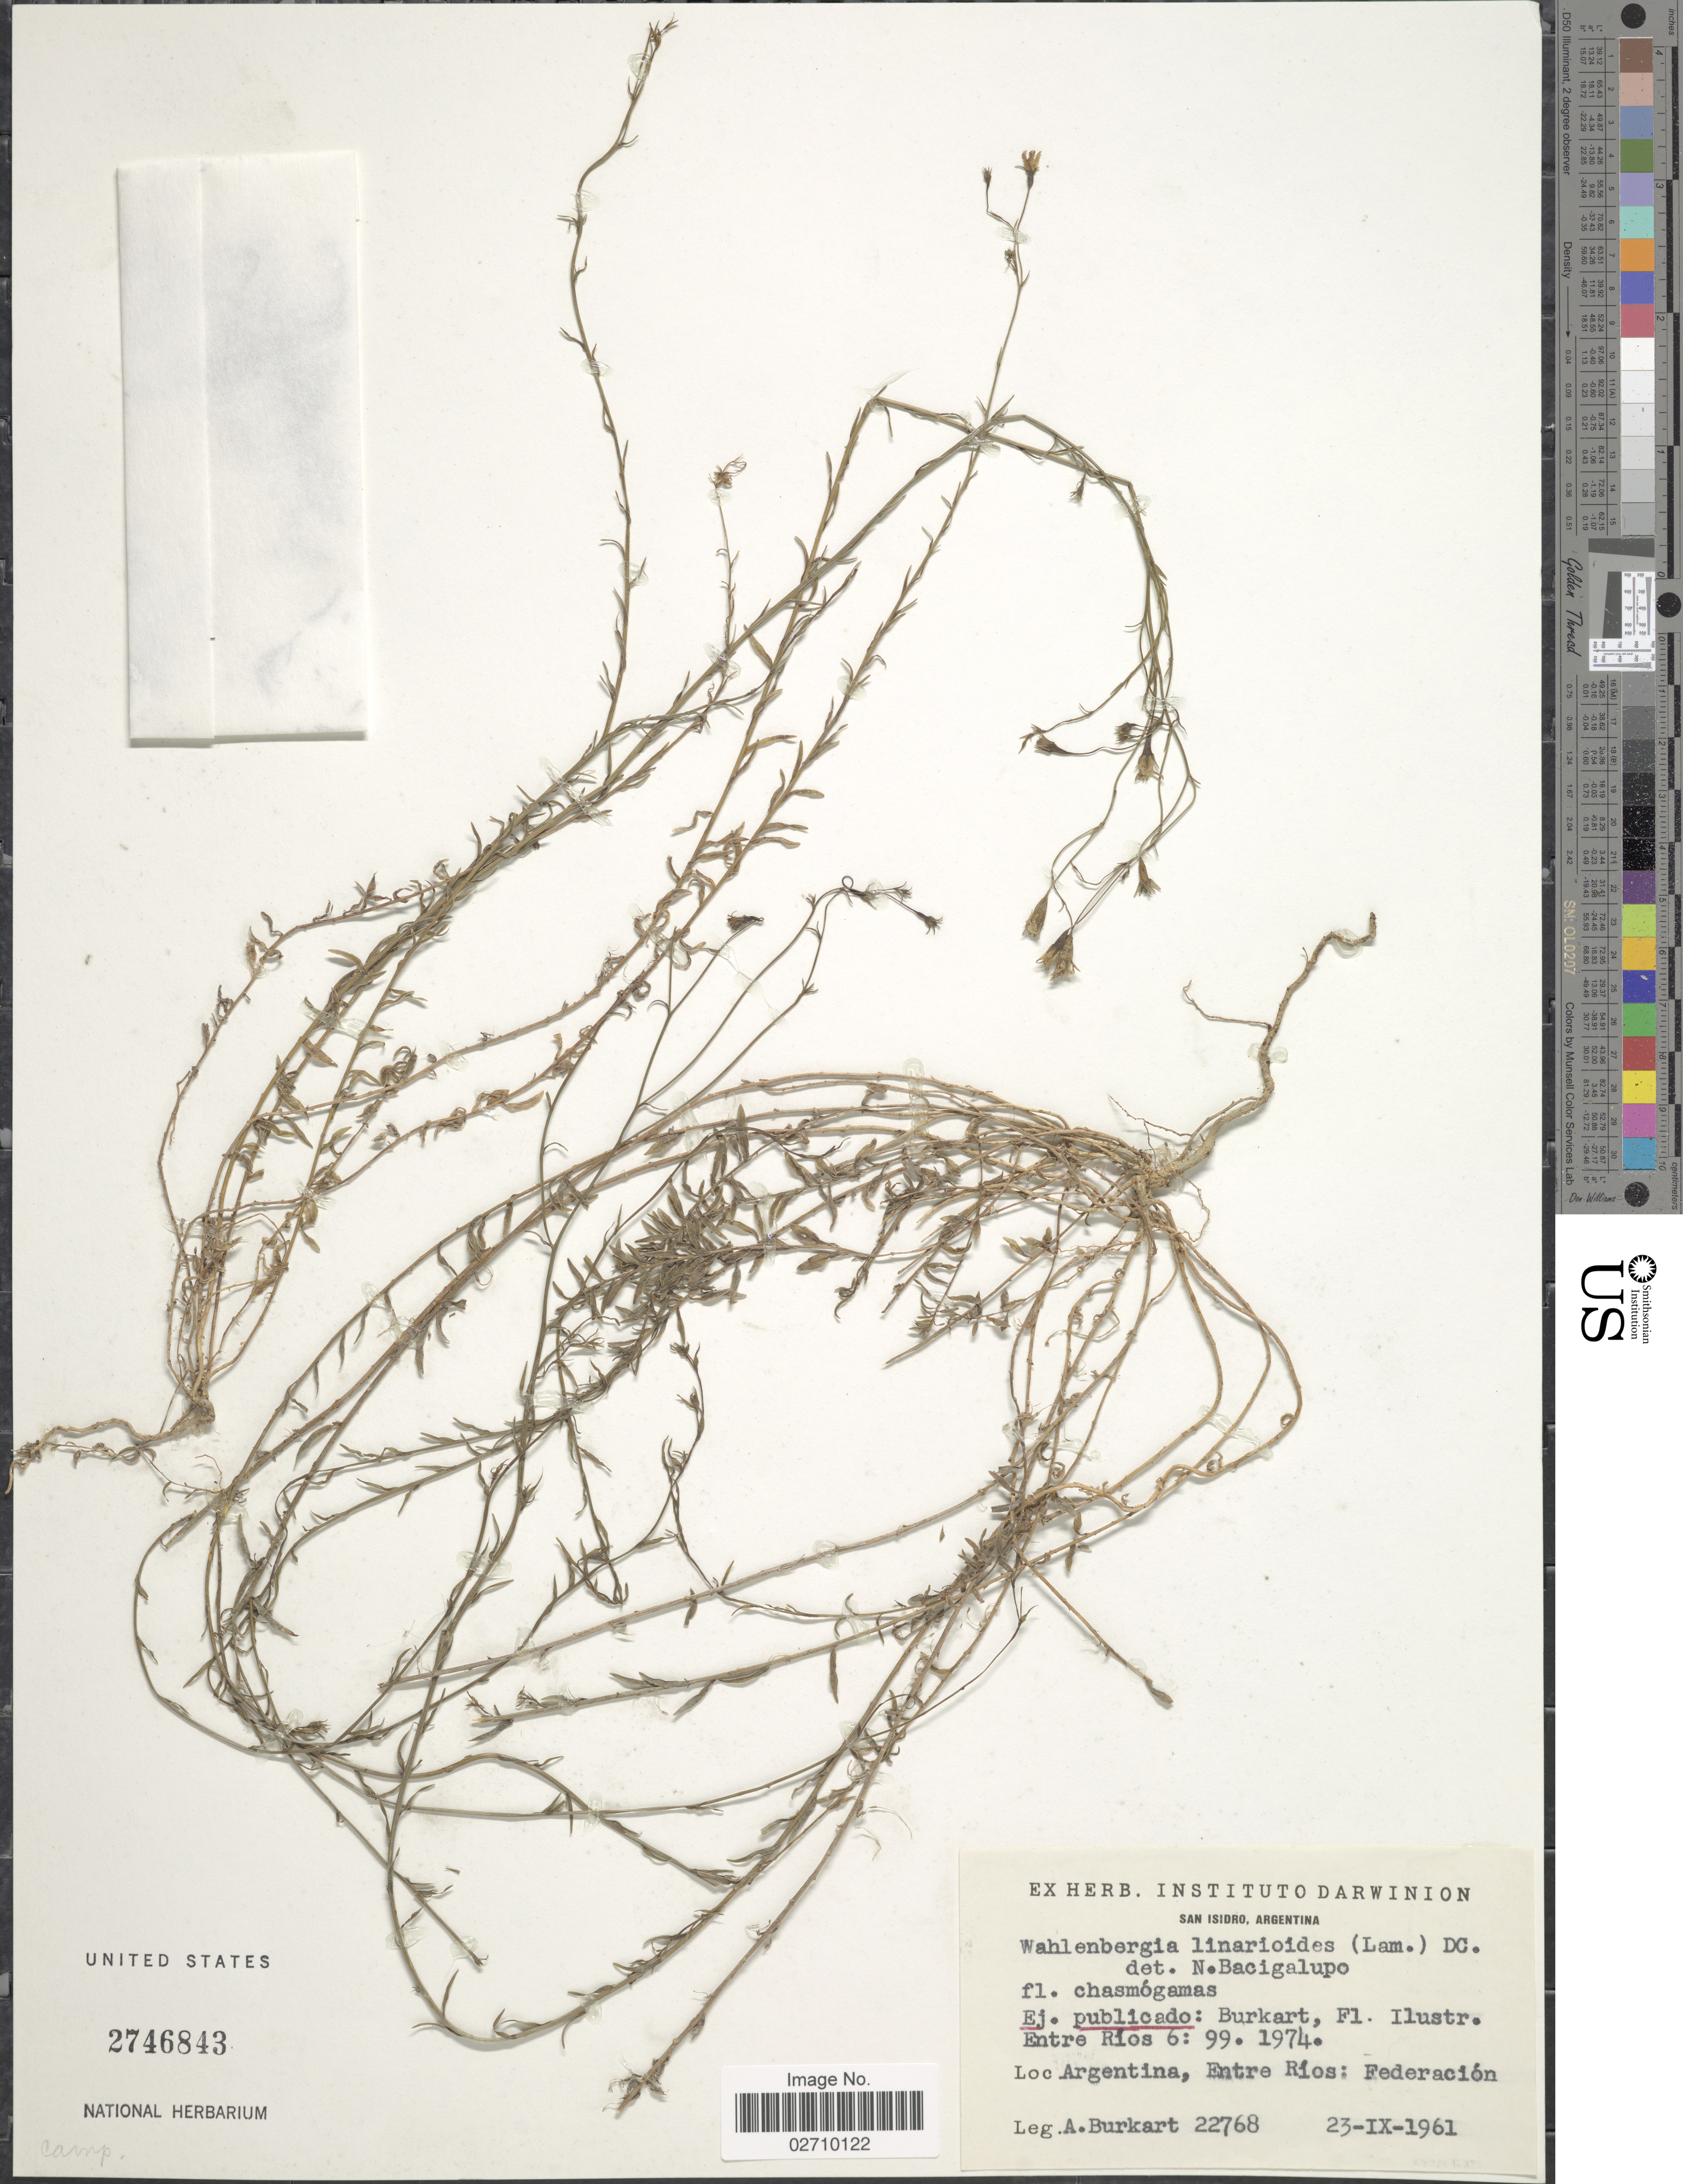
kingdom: Plantae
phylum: Tracheophyta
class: Magnoliopsida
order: Asterales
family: Campanulaceae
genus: Wahlenbergia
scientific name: Wahlenbergia linarioides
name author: (Lam.) A. DC.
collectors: A. E. Burkart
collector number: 22768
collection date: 1961-09-23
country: Argentina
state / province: Entre Rios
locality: Federación.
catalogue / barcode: US 2746843